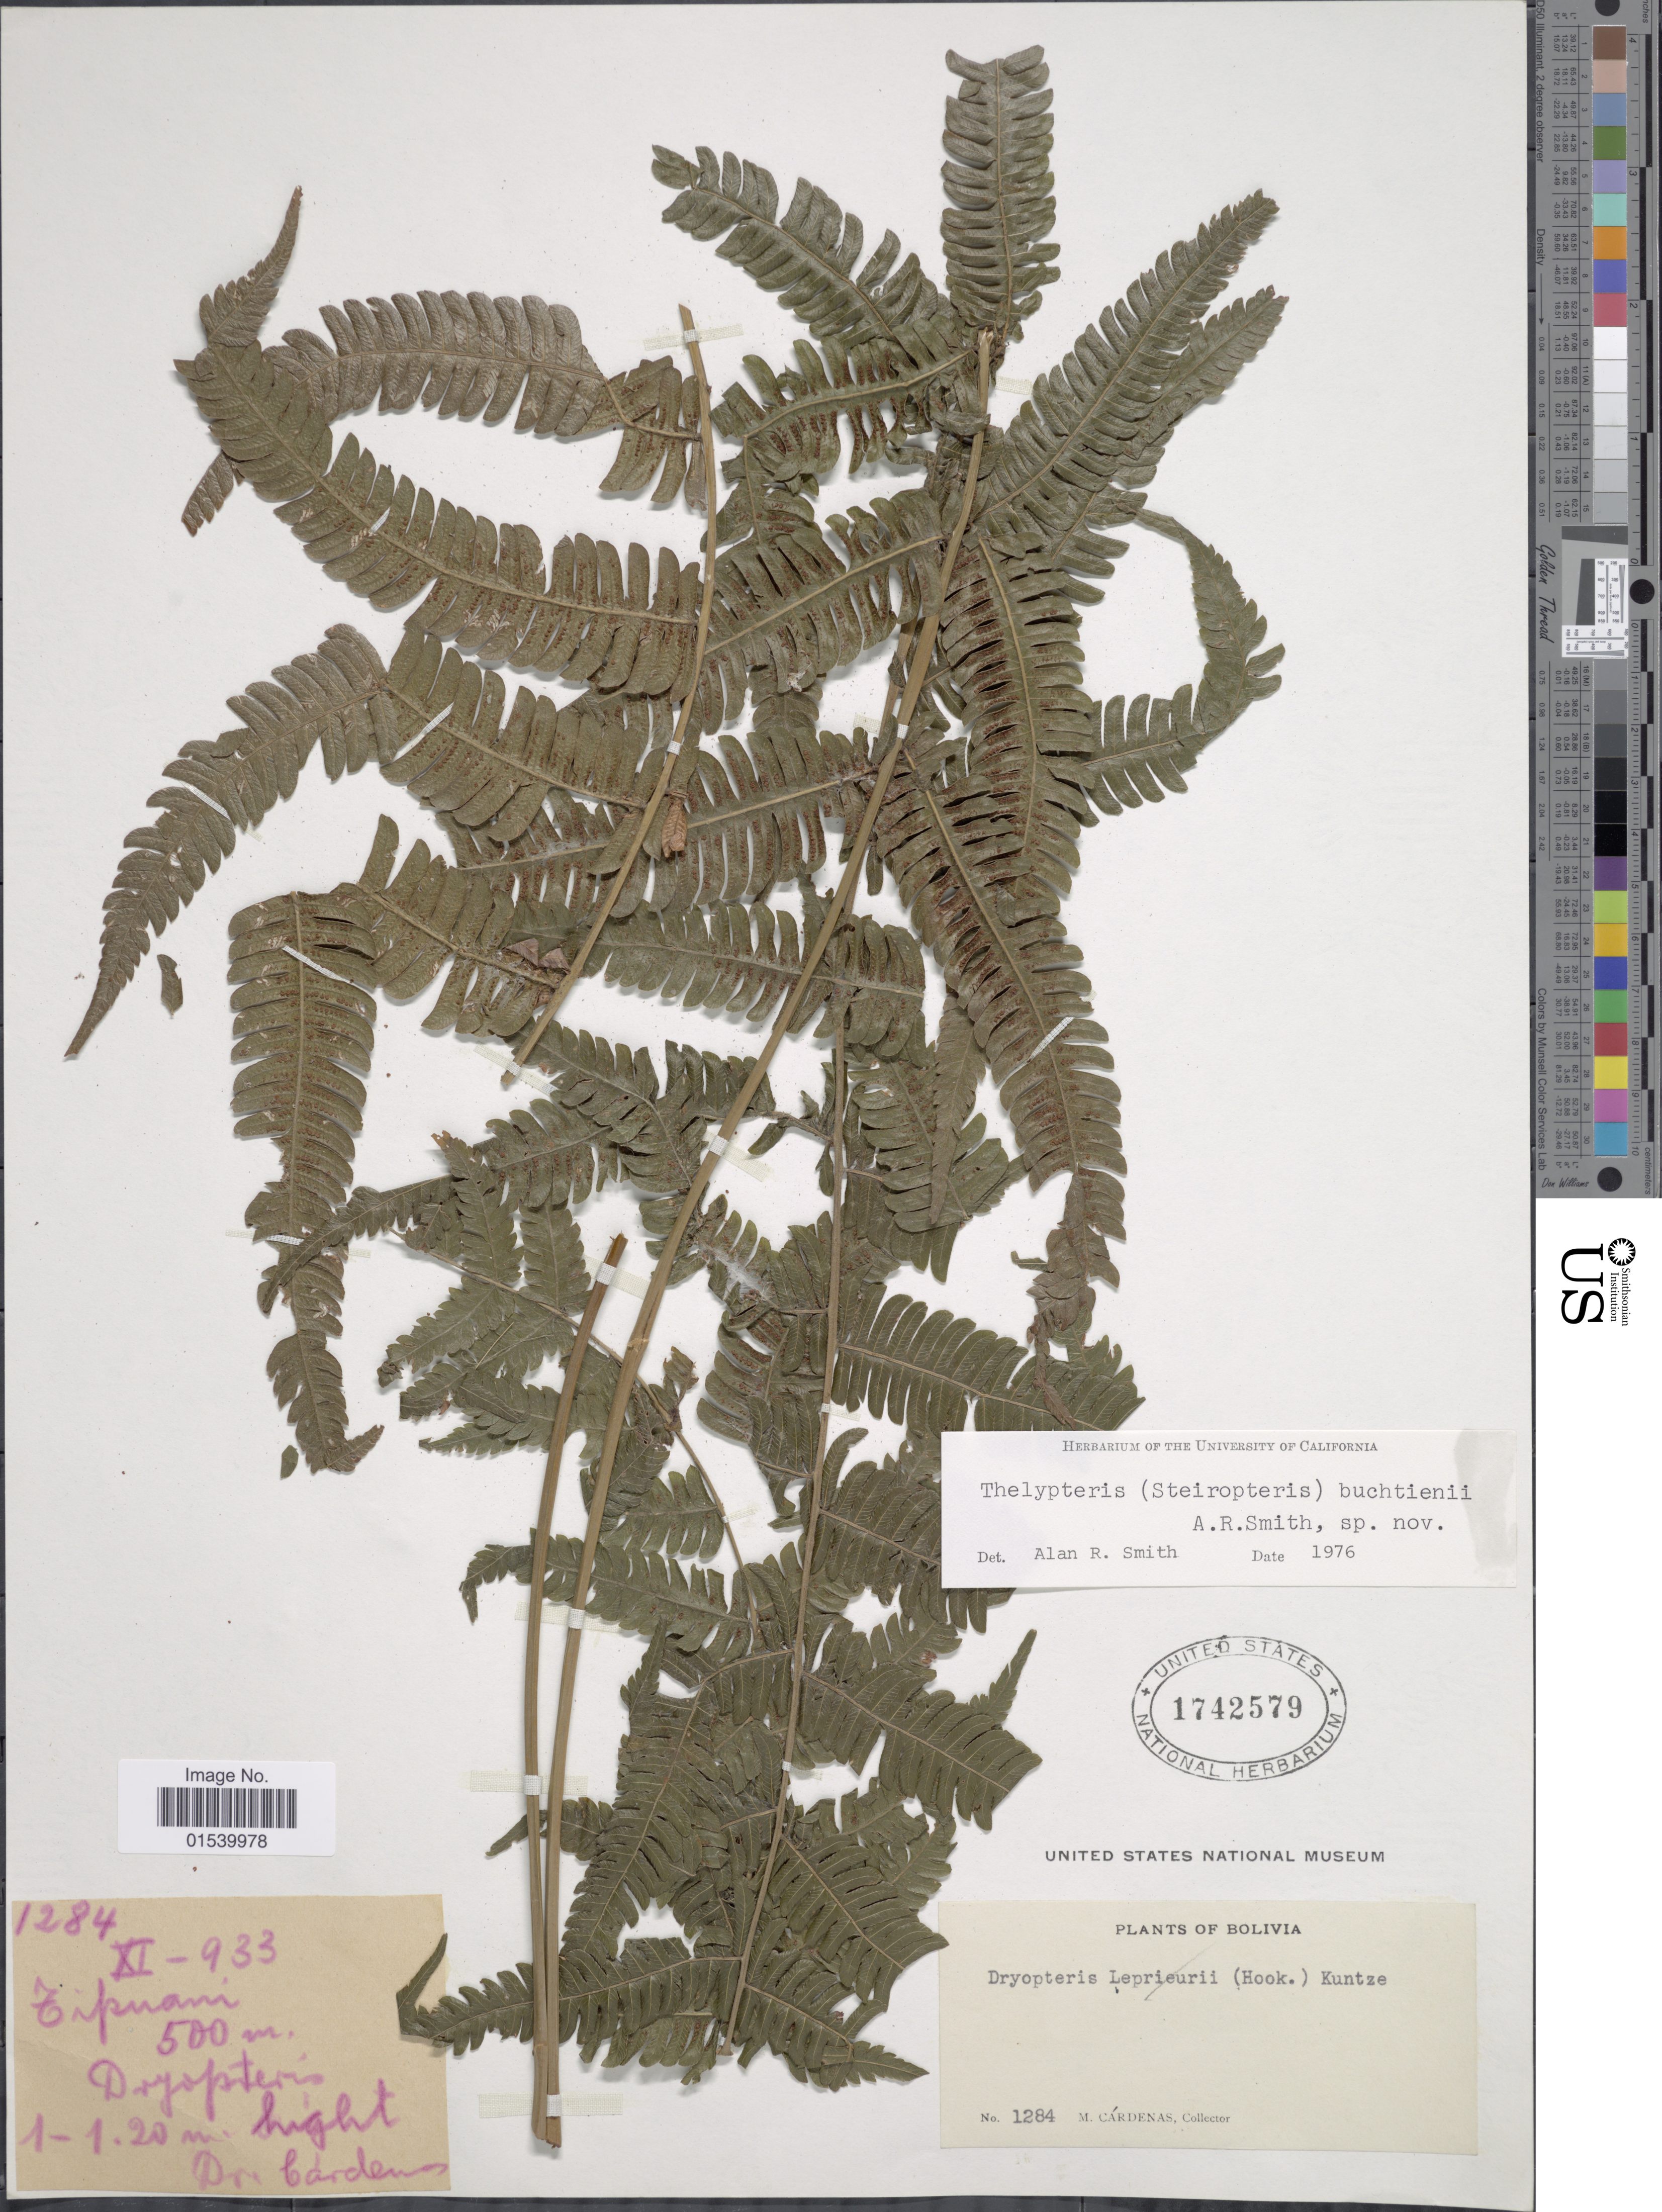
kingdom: Plantae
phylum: Tracheophyta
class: Polypodiopsida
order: Polypodiales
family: Thelypteridaceae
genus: Amauropelta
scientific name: Amauropelta buchtienii (A.R. Sm.) comb. nov., ined. 2015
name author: (A.R. Sm.)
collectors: M. Cárdenas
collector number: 1284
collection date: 1933-11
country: Bolivia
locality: Zipuani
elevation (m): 500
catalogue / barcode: US 1742579